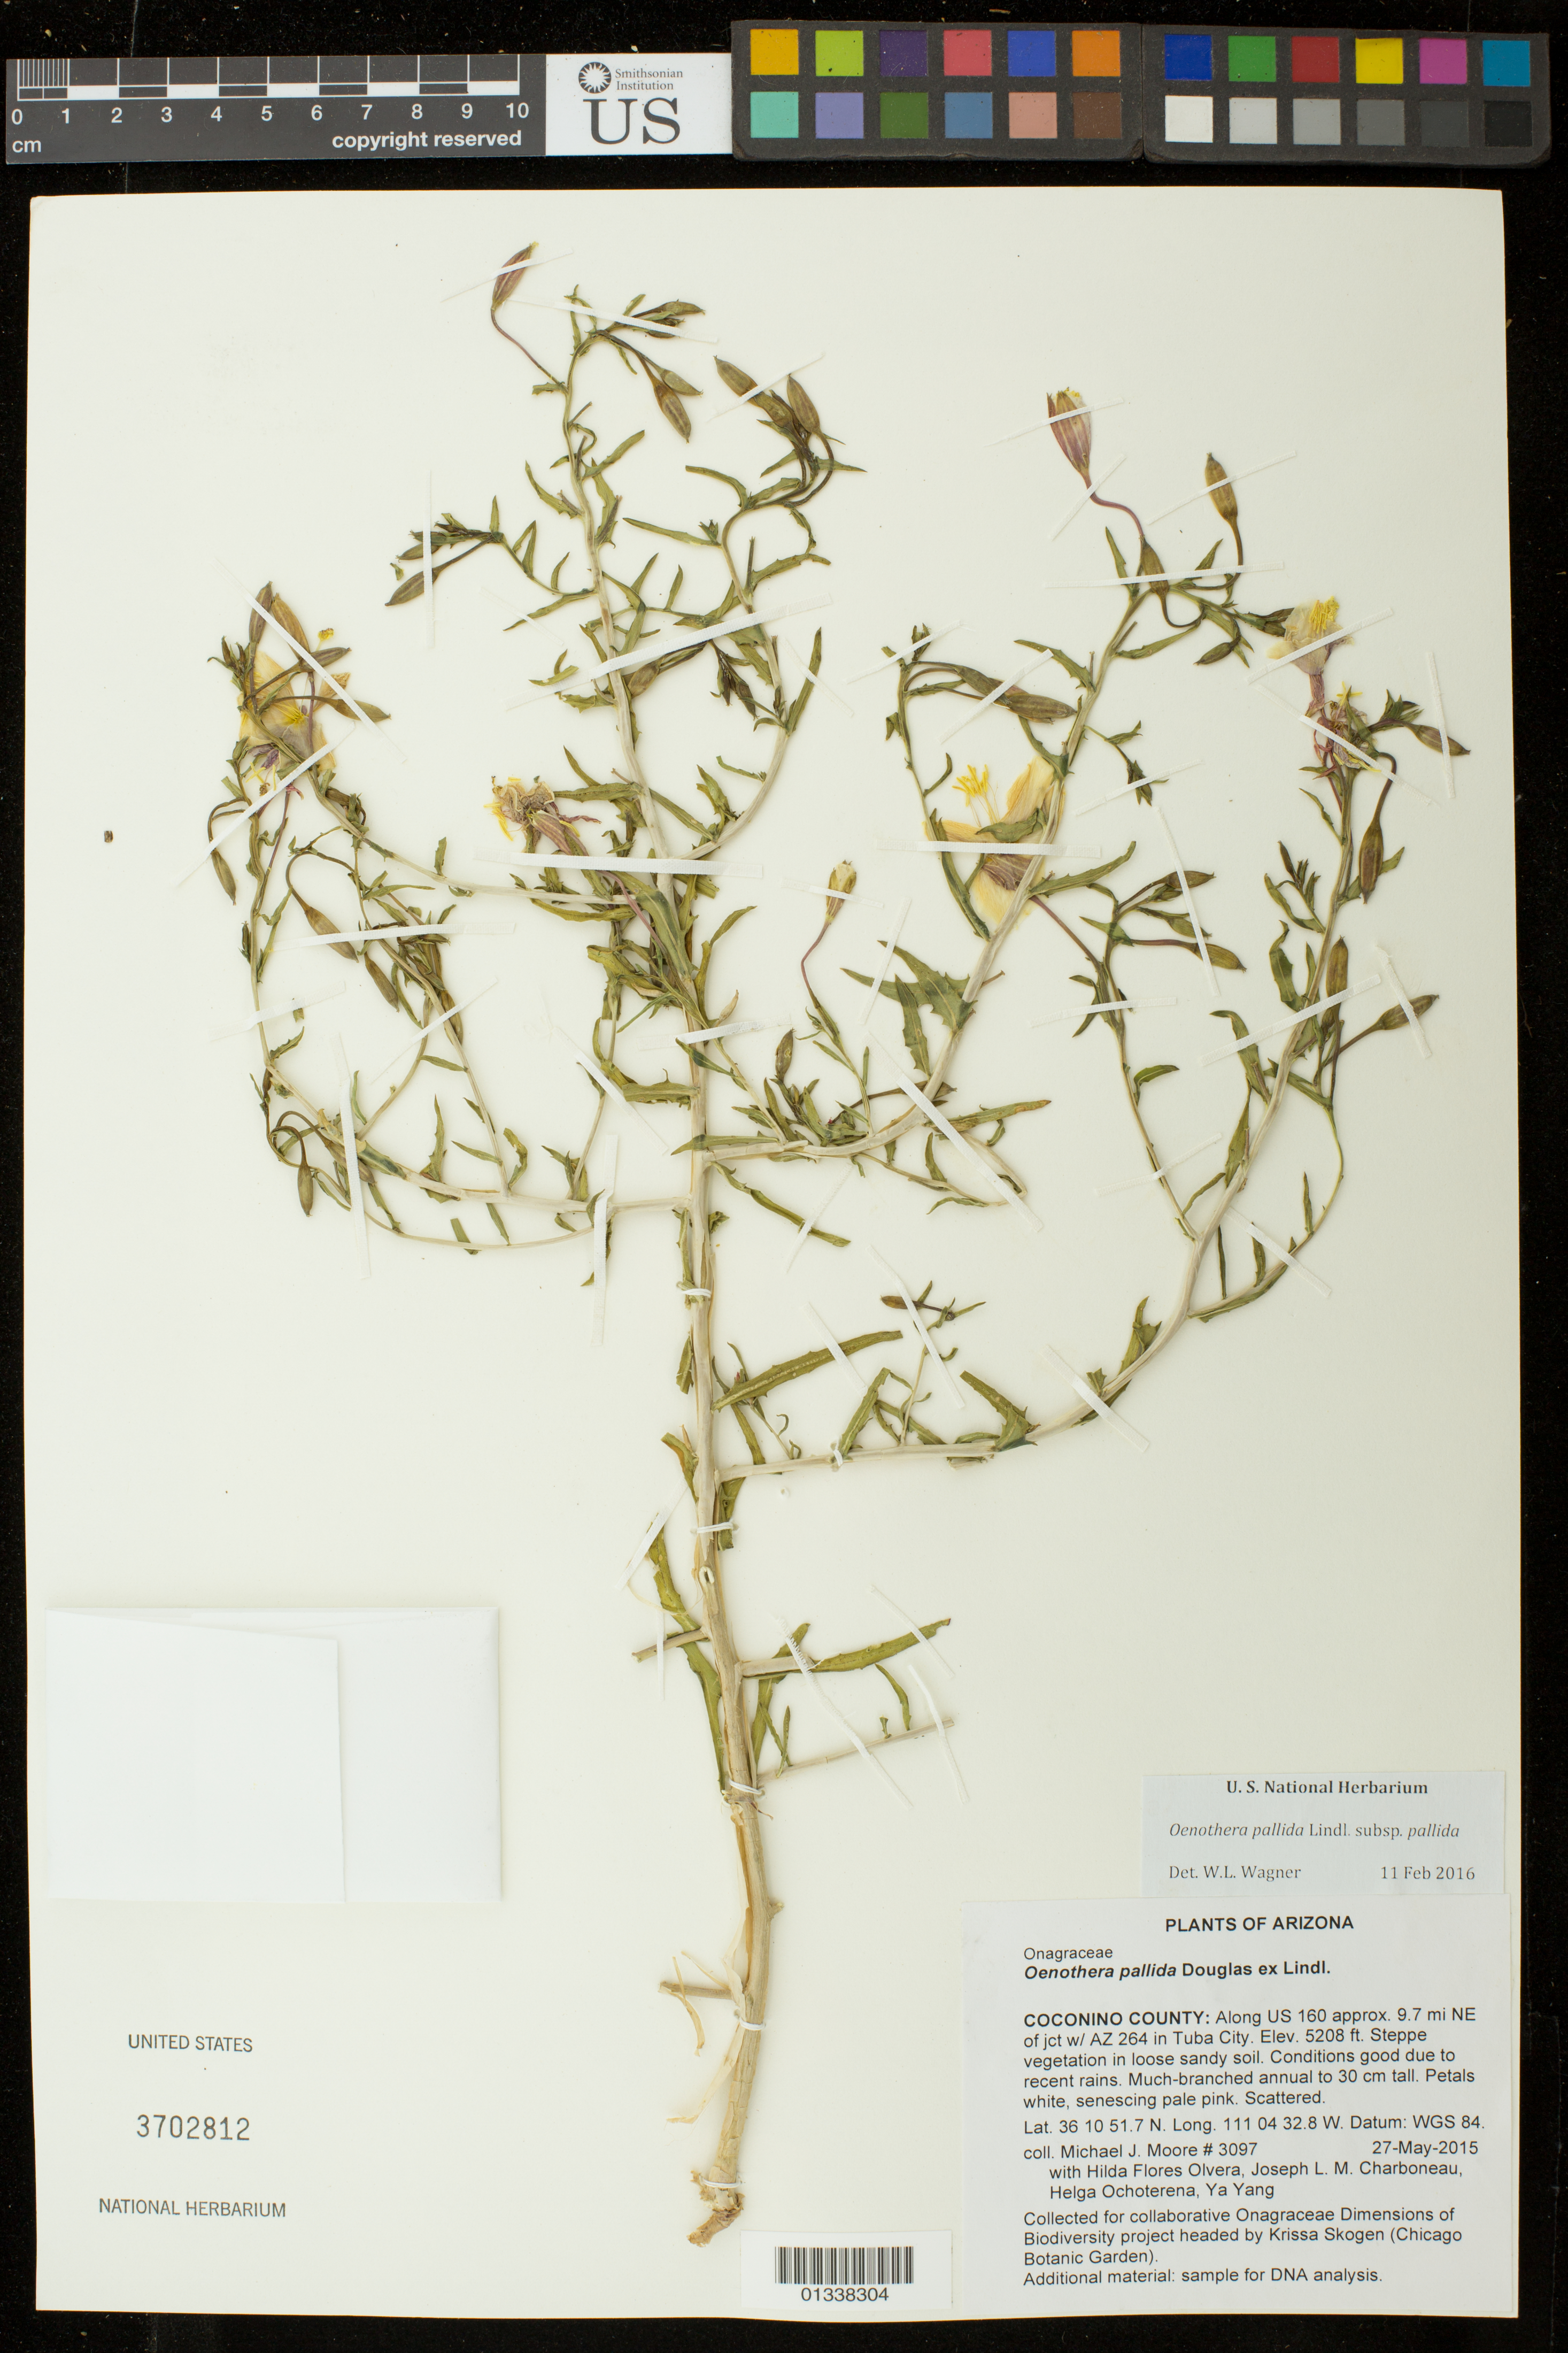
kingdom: Plantae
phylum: Tracheophyta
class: Magnoliopsida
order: Myrtales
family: Onagraceae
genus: Oenothera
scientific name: Oenothera pallida subsp. pallida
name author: Lindl.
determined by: Wagner, W. L., (BOT), Smithsonian Institution - National Museum of Natural History (UNITED STATES)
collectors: M. J. Moore, H. Flores Olvera, J. L. M. Charboneau, H. Ochoterena-B. & Y. Yang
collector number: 3097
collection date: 2015-05-27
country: United States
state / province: Arizona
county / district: Coconino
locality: Along US 160 approx. 9.7 mi NE of jct w/ AZ 264 in Tuba City.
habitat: Steppe vegetation in loose sandy soil. Conditions good due to recent rains.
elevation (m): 1587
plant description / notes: Collected for collaborative Onagraceae Dimensions of Biodiversity project headed by Krissa Skogen (Chicago Botanic Garden).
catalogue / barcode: US 3702812